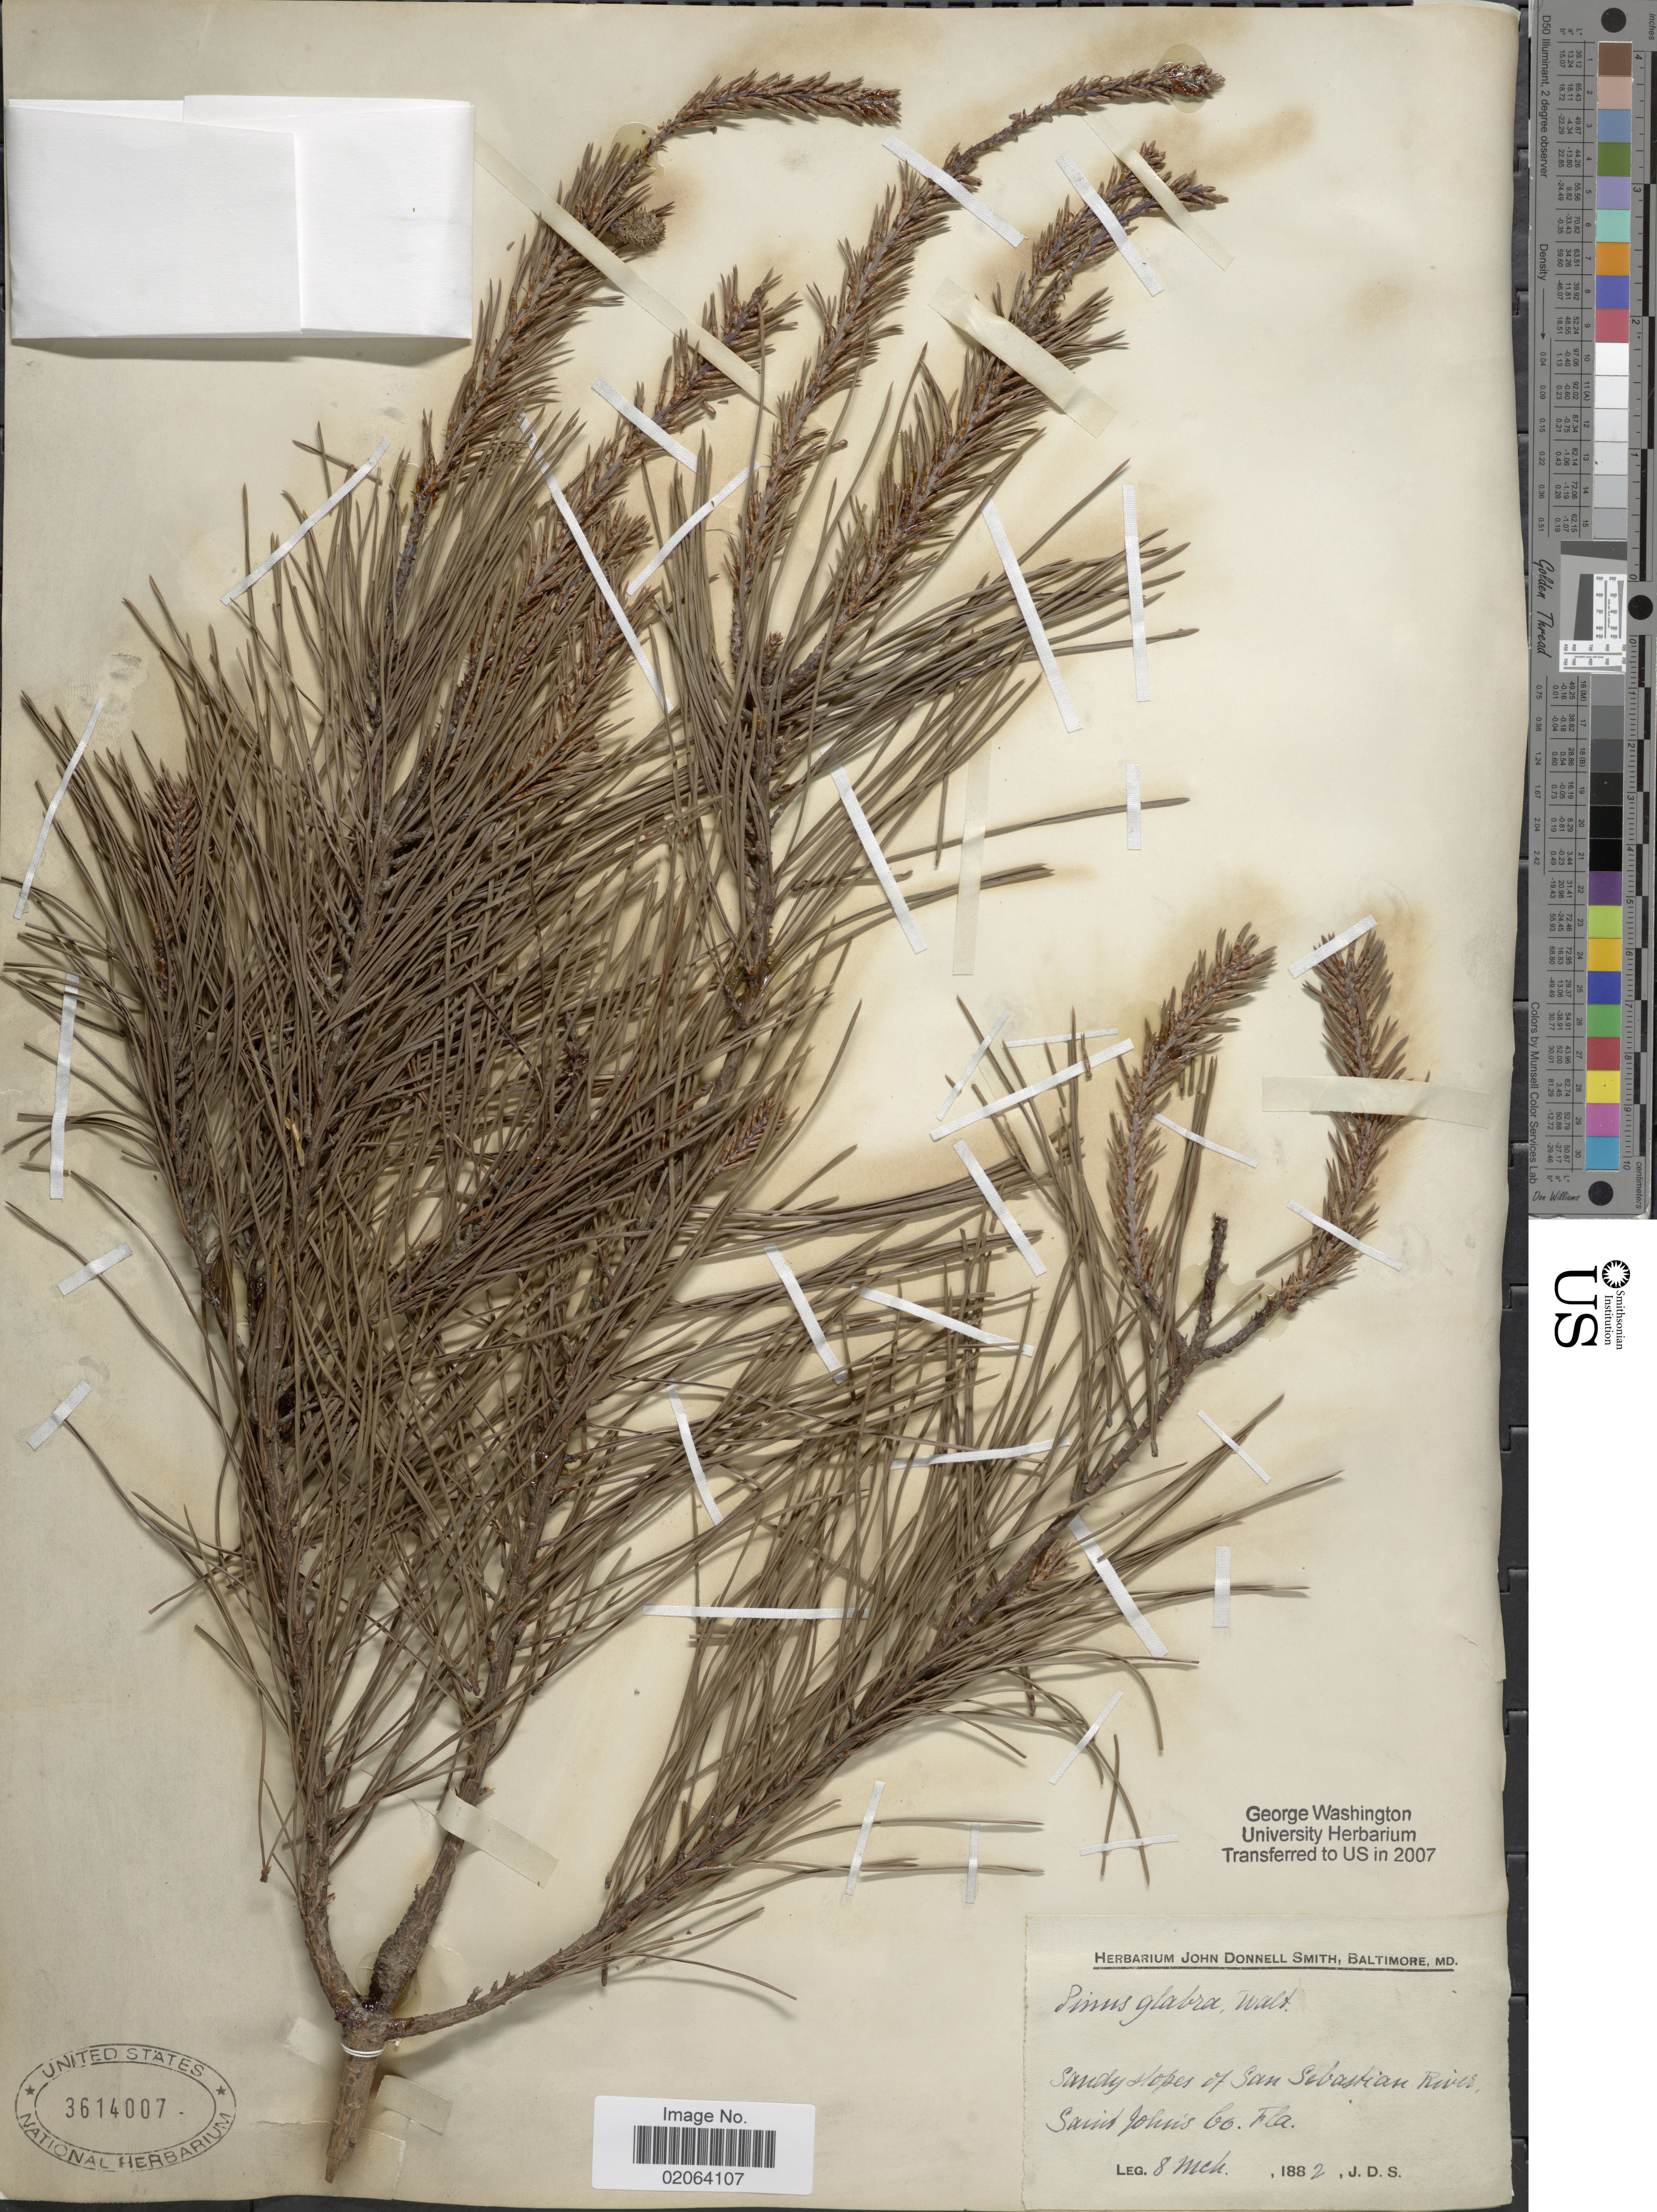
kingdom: Plantae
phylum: Tracheophyta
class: Pinopsida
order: Pinales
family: Pinaceae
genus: Pinus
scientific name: Pinus glabra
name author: Walter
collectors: J. Donnell Smith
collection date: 1882-03-08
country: United States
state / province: Florida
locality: San Sebastian River. Saint John's Co.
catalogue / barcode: US 3614007